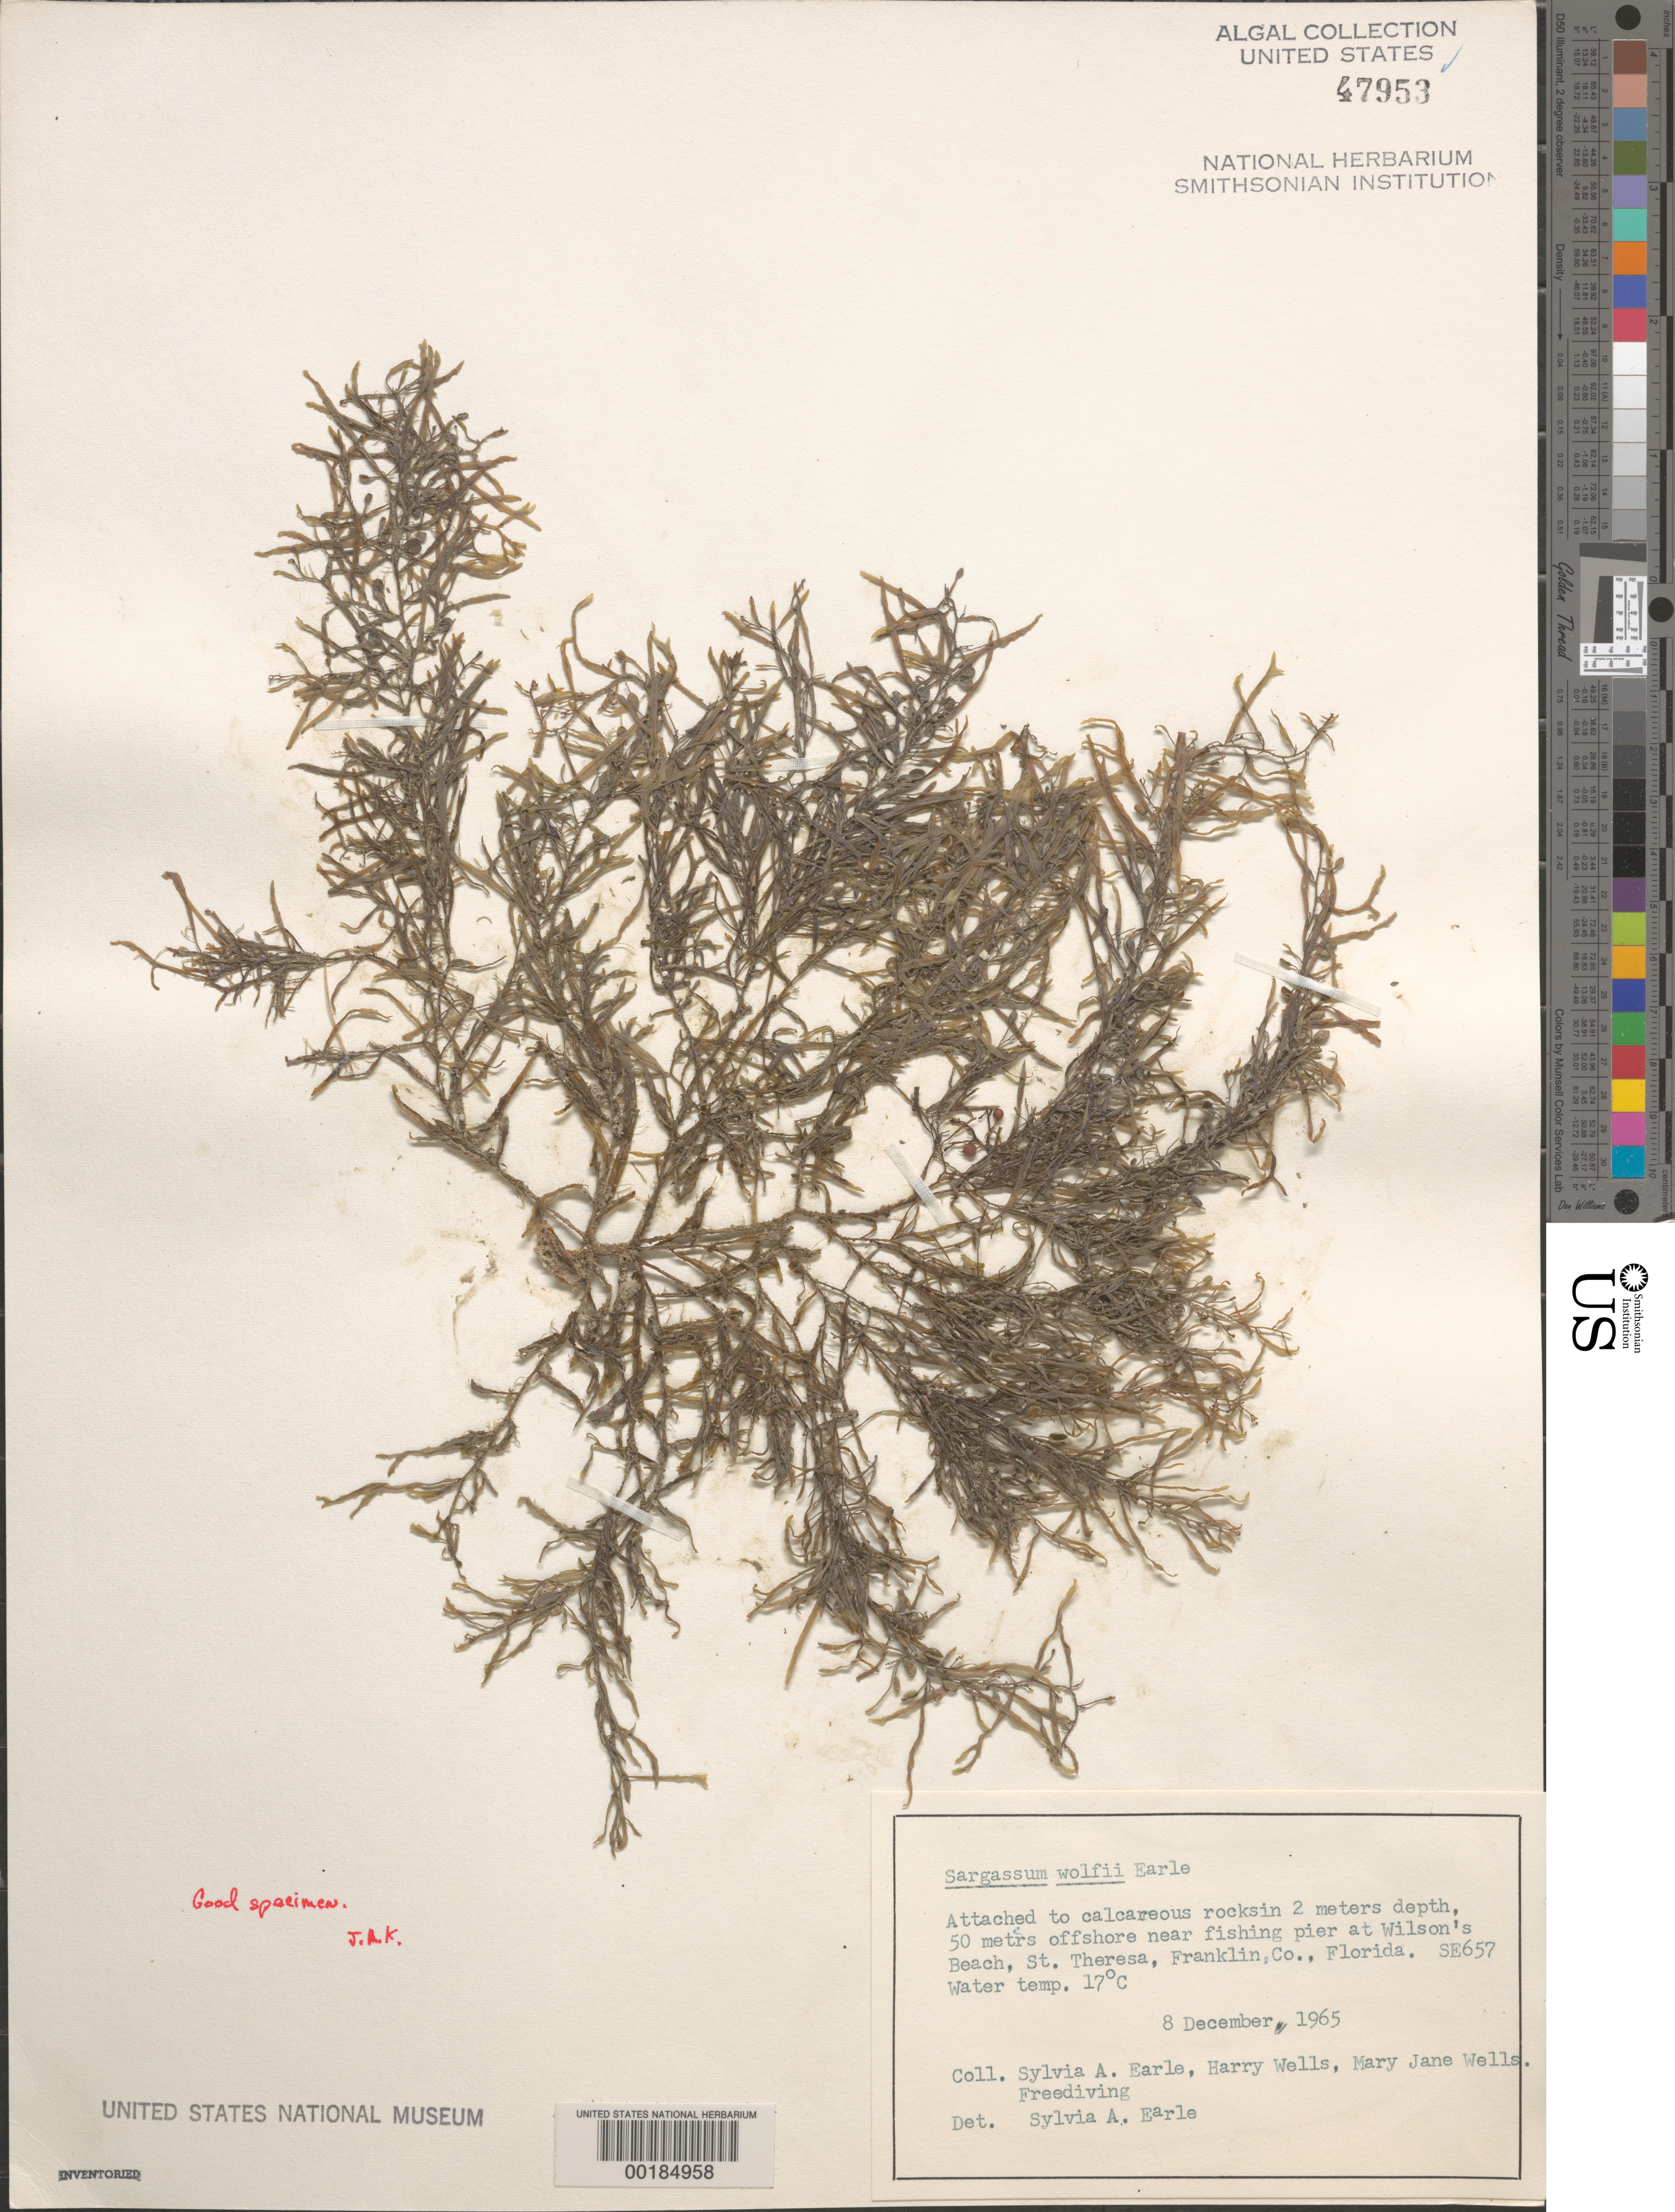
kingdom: Chromista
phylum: Ochrophyta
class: Phaeophyceae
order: Fucales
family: Sargassaceae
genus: Sargassum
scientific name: Sargassum wolfii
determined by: Earle, S. A.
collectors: S. A. Earle, H. Wells & M. Wells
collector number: SE 657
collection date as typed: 08 Dec 1965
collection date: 1965-12-08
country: United States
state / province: Florida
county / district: Franklin County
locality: St. Teresa [St. Theresa], off Wilson's Beach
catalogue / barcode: US 47953